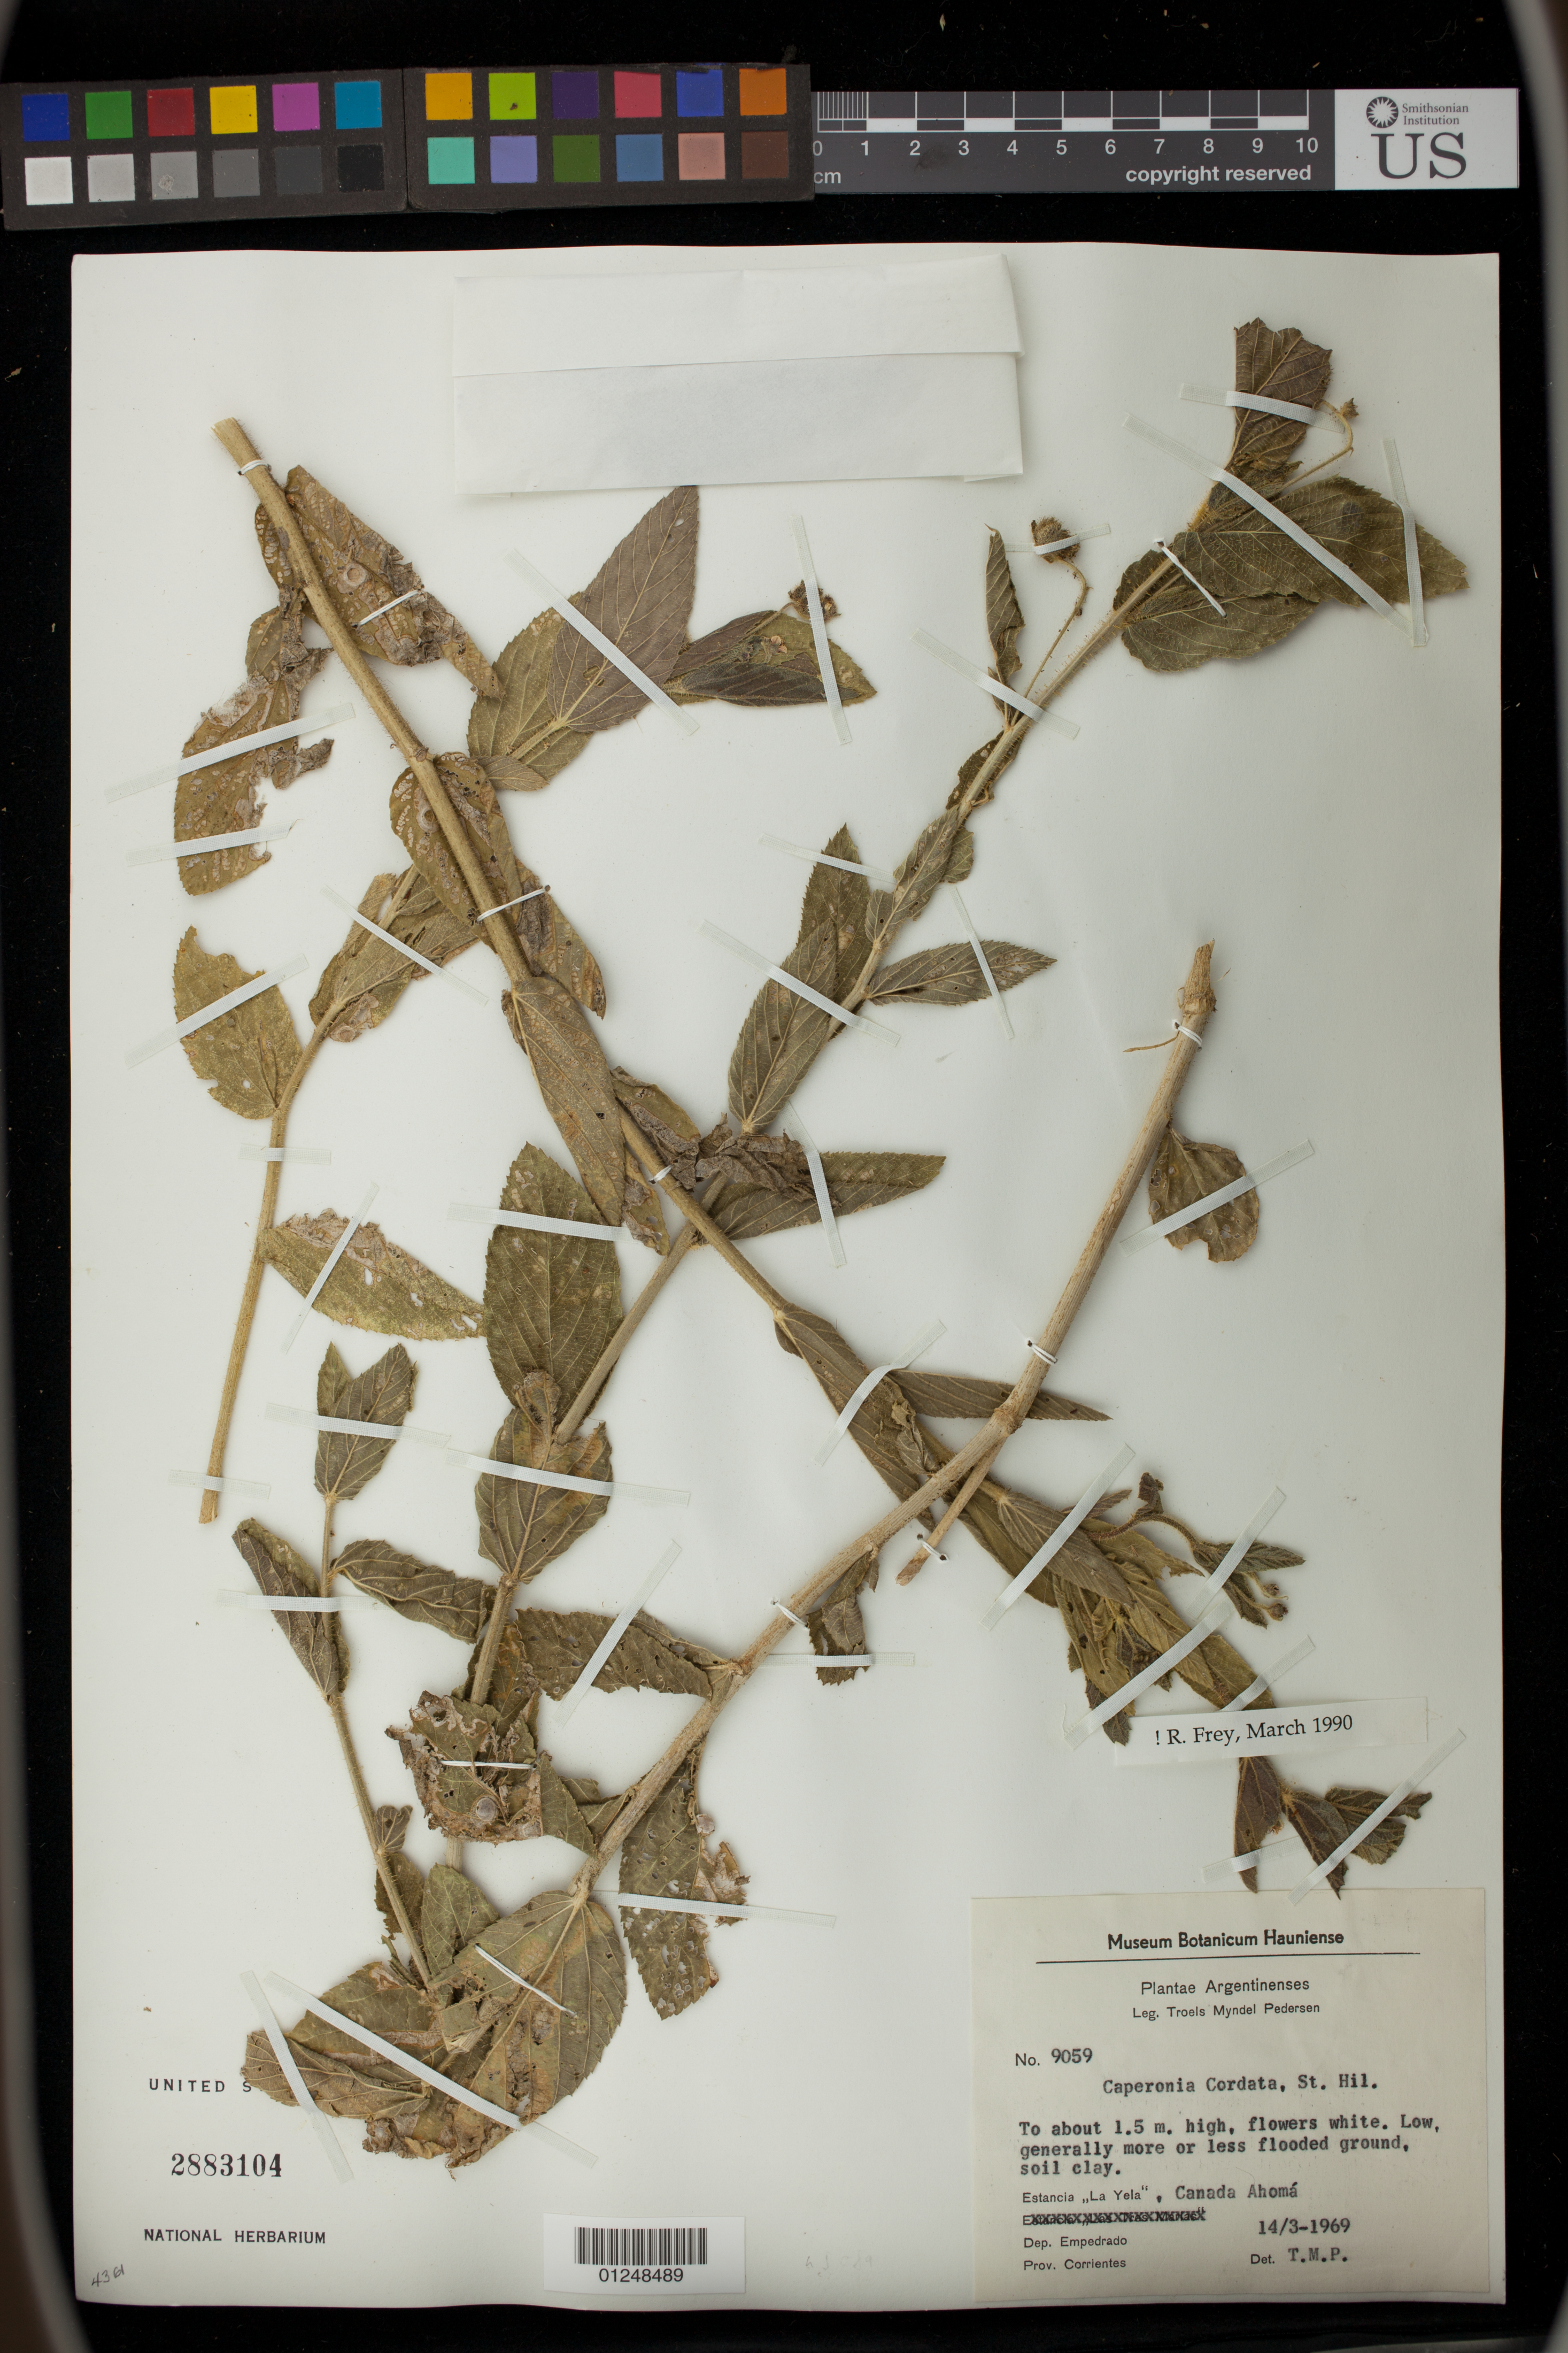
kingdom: Plantae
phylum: Tracheophyta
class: Magnoliopsida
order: Malpighiales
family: Euphorbiaceae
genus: Caperonia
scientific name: Caperonia cordata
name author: A. St.-Hil.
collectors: T. M. Pedersen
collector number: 9059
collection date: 1969-03-14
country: Argentina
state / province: Corrientes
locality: Estancia "La Yela", Canada Ahomá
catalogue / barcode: US 2883104